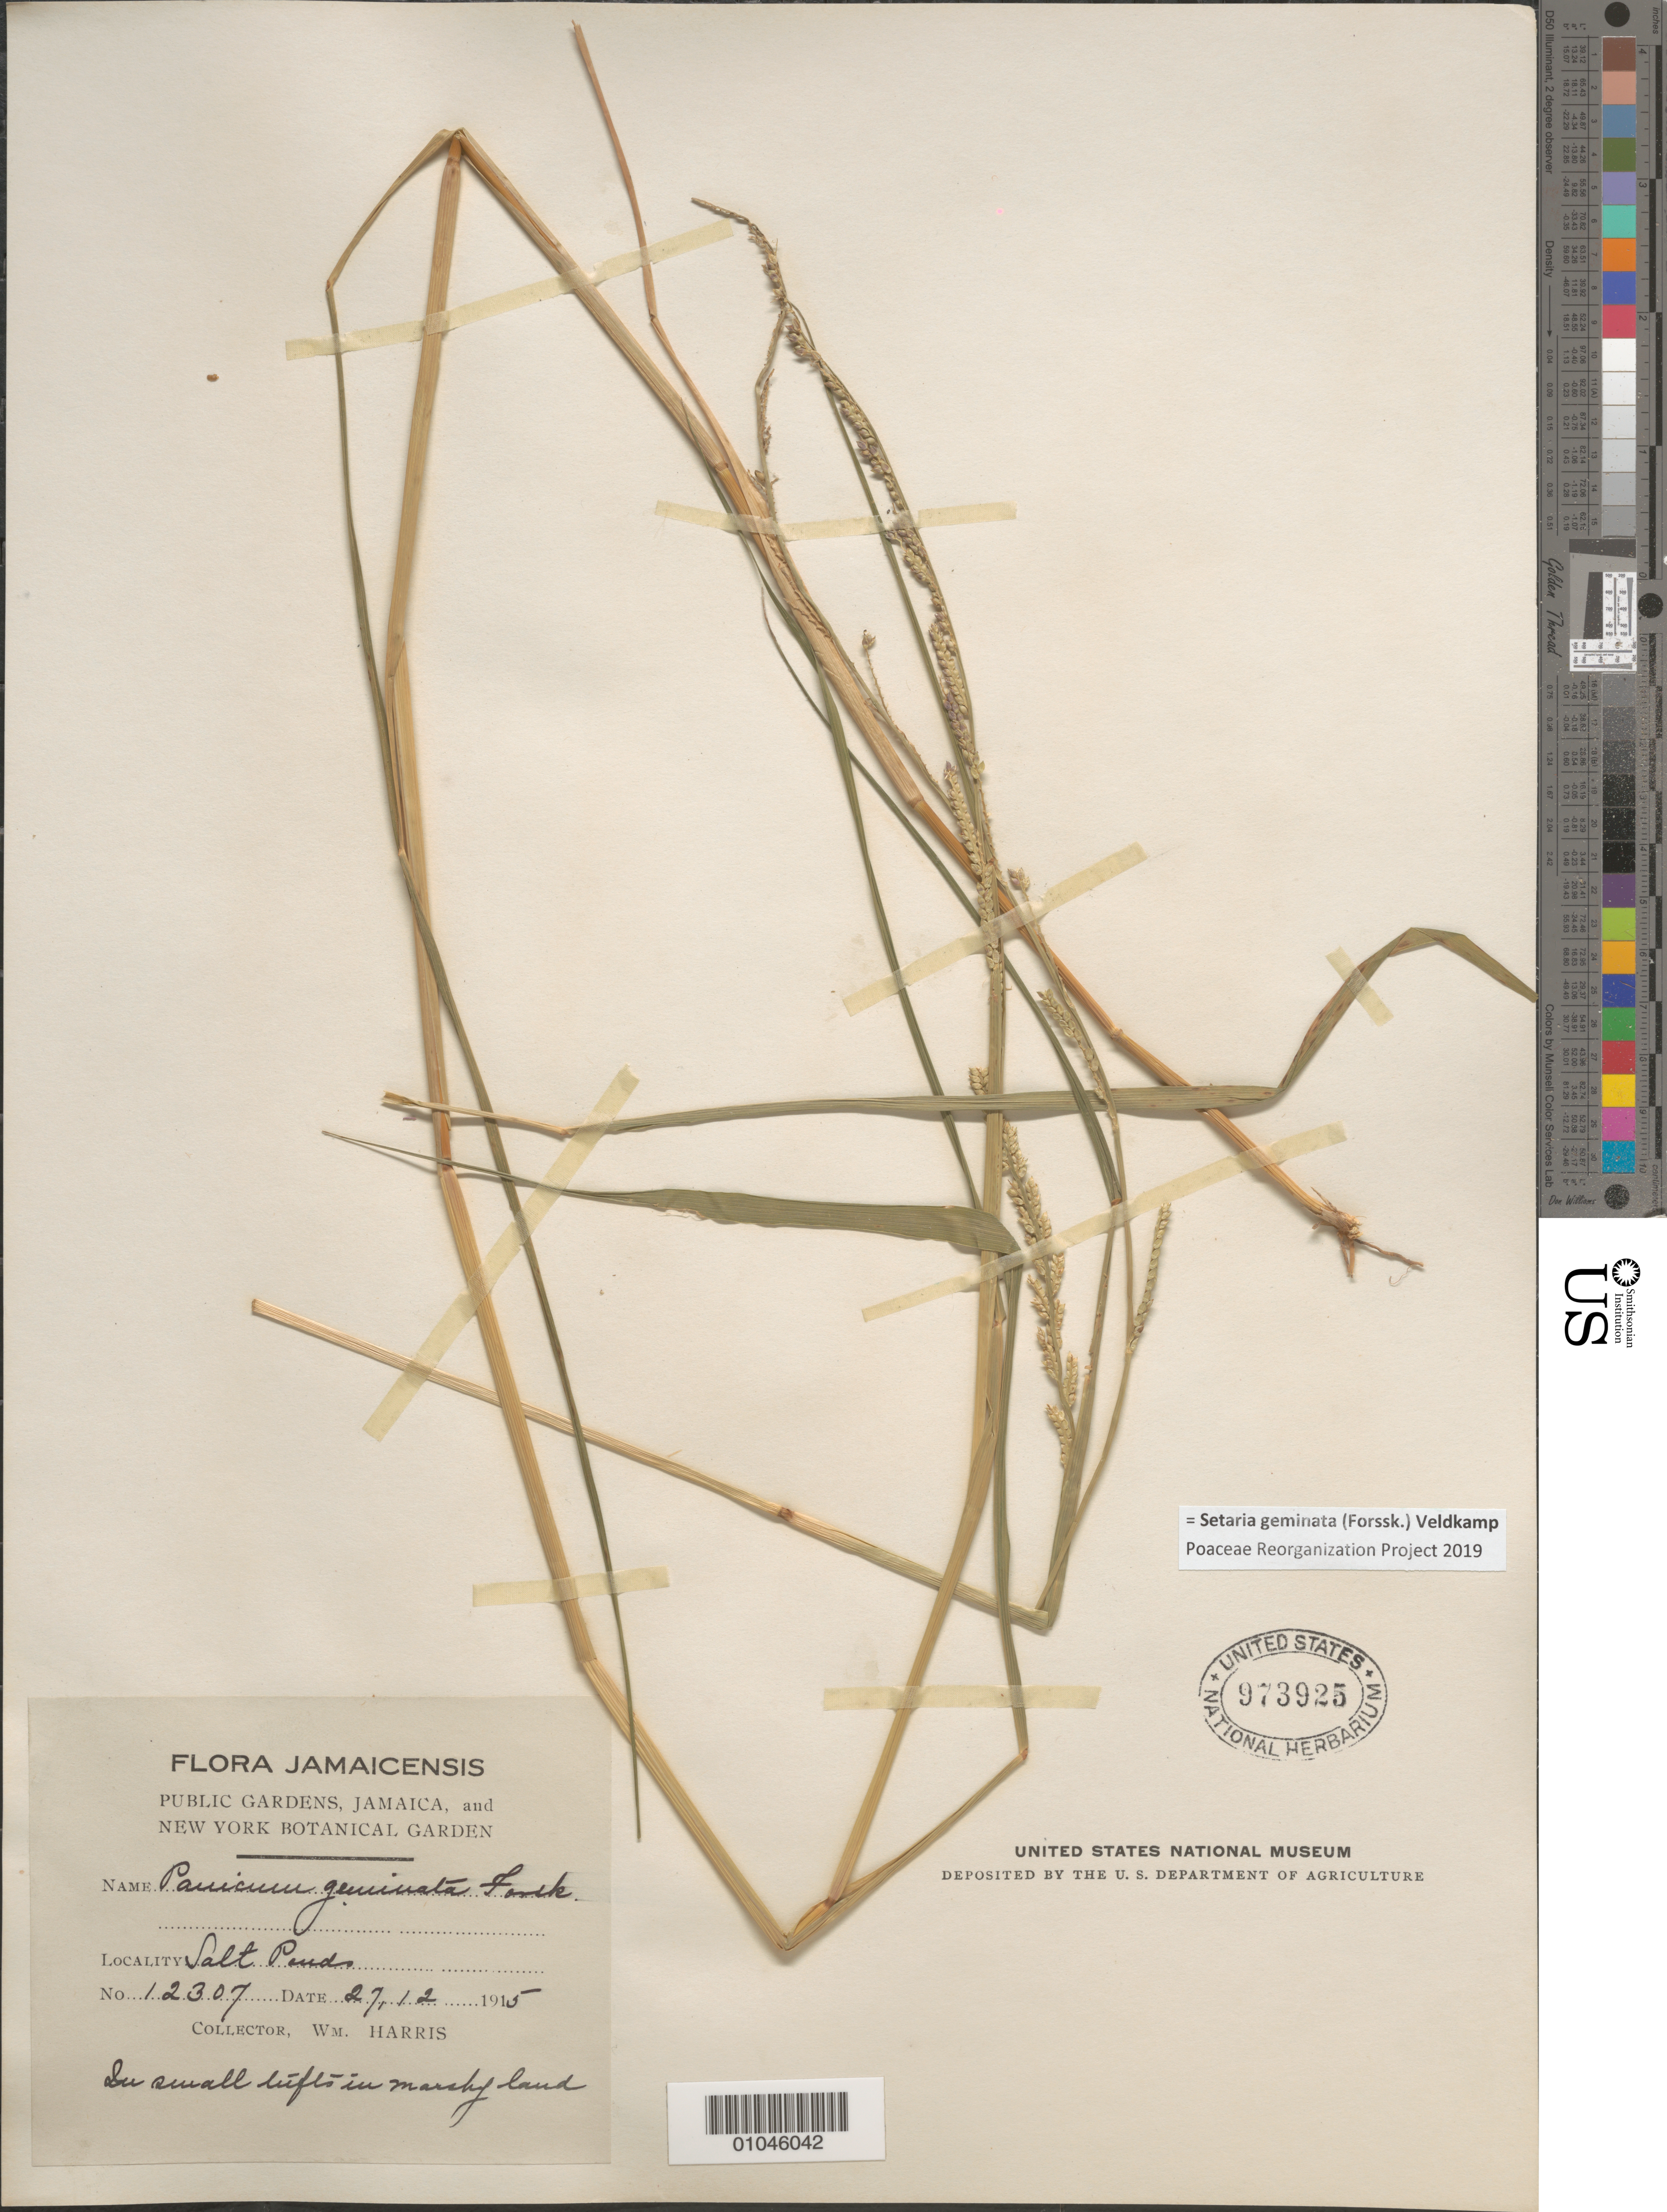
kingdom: Plantae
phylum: Tracheophyta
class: Liliopsida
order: Poales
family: Poaceae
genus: Paspalidium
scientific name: Paspalidium geminatum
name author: (Forssk.) Stapf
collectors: W. Harris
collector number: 12307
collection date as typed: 27 Dec 1915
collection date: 1915-12-27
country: Jamaica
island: Jamaica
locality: Salt ponds. In small lifts in marshy land.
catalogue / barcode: US 973925